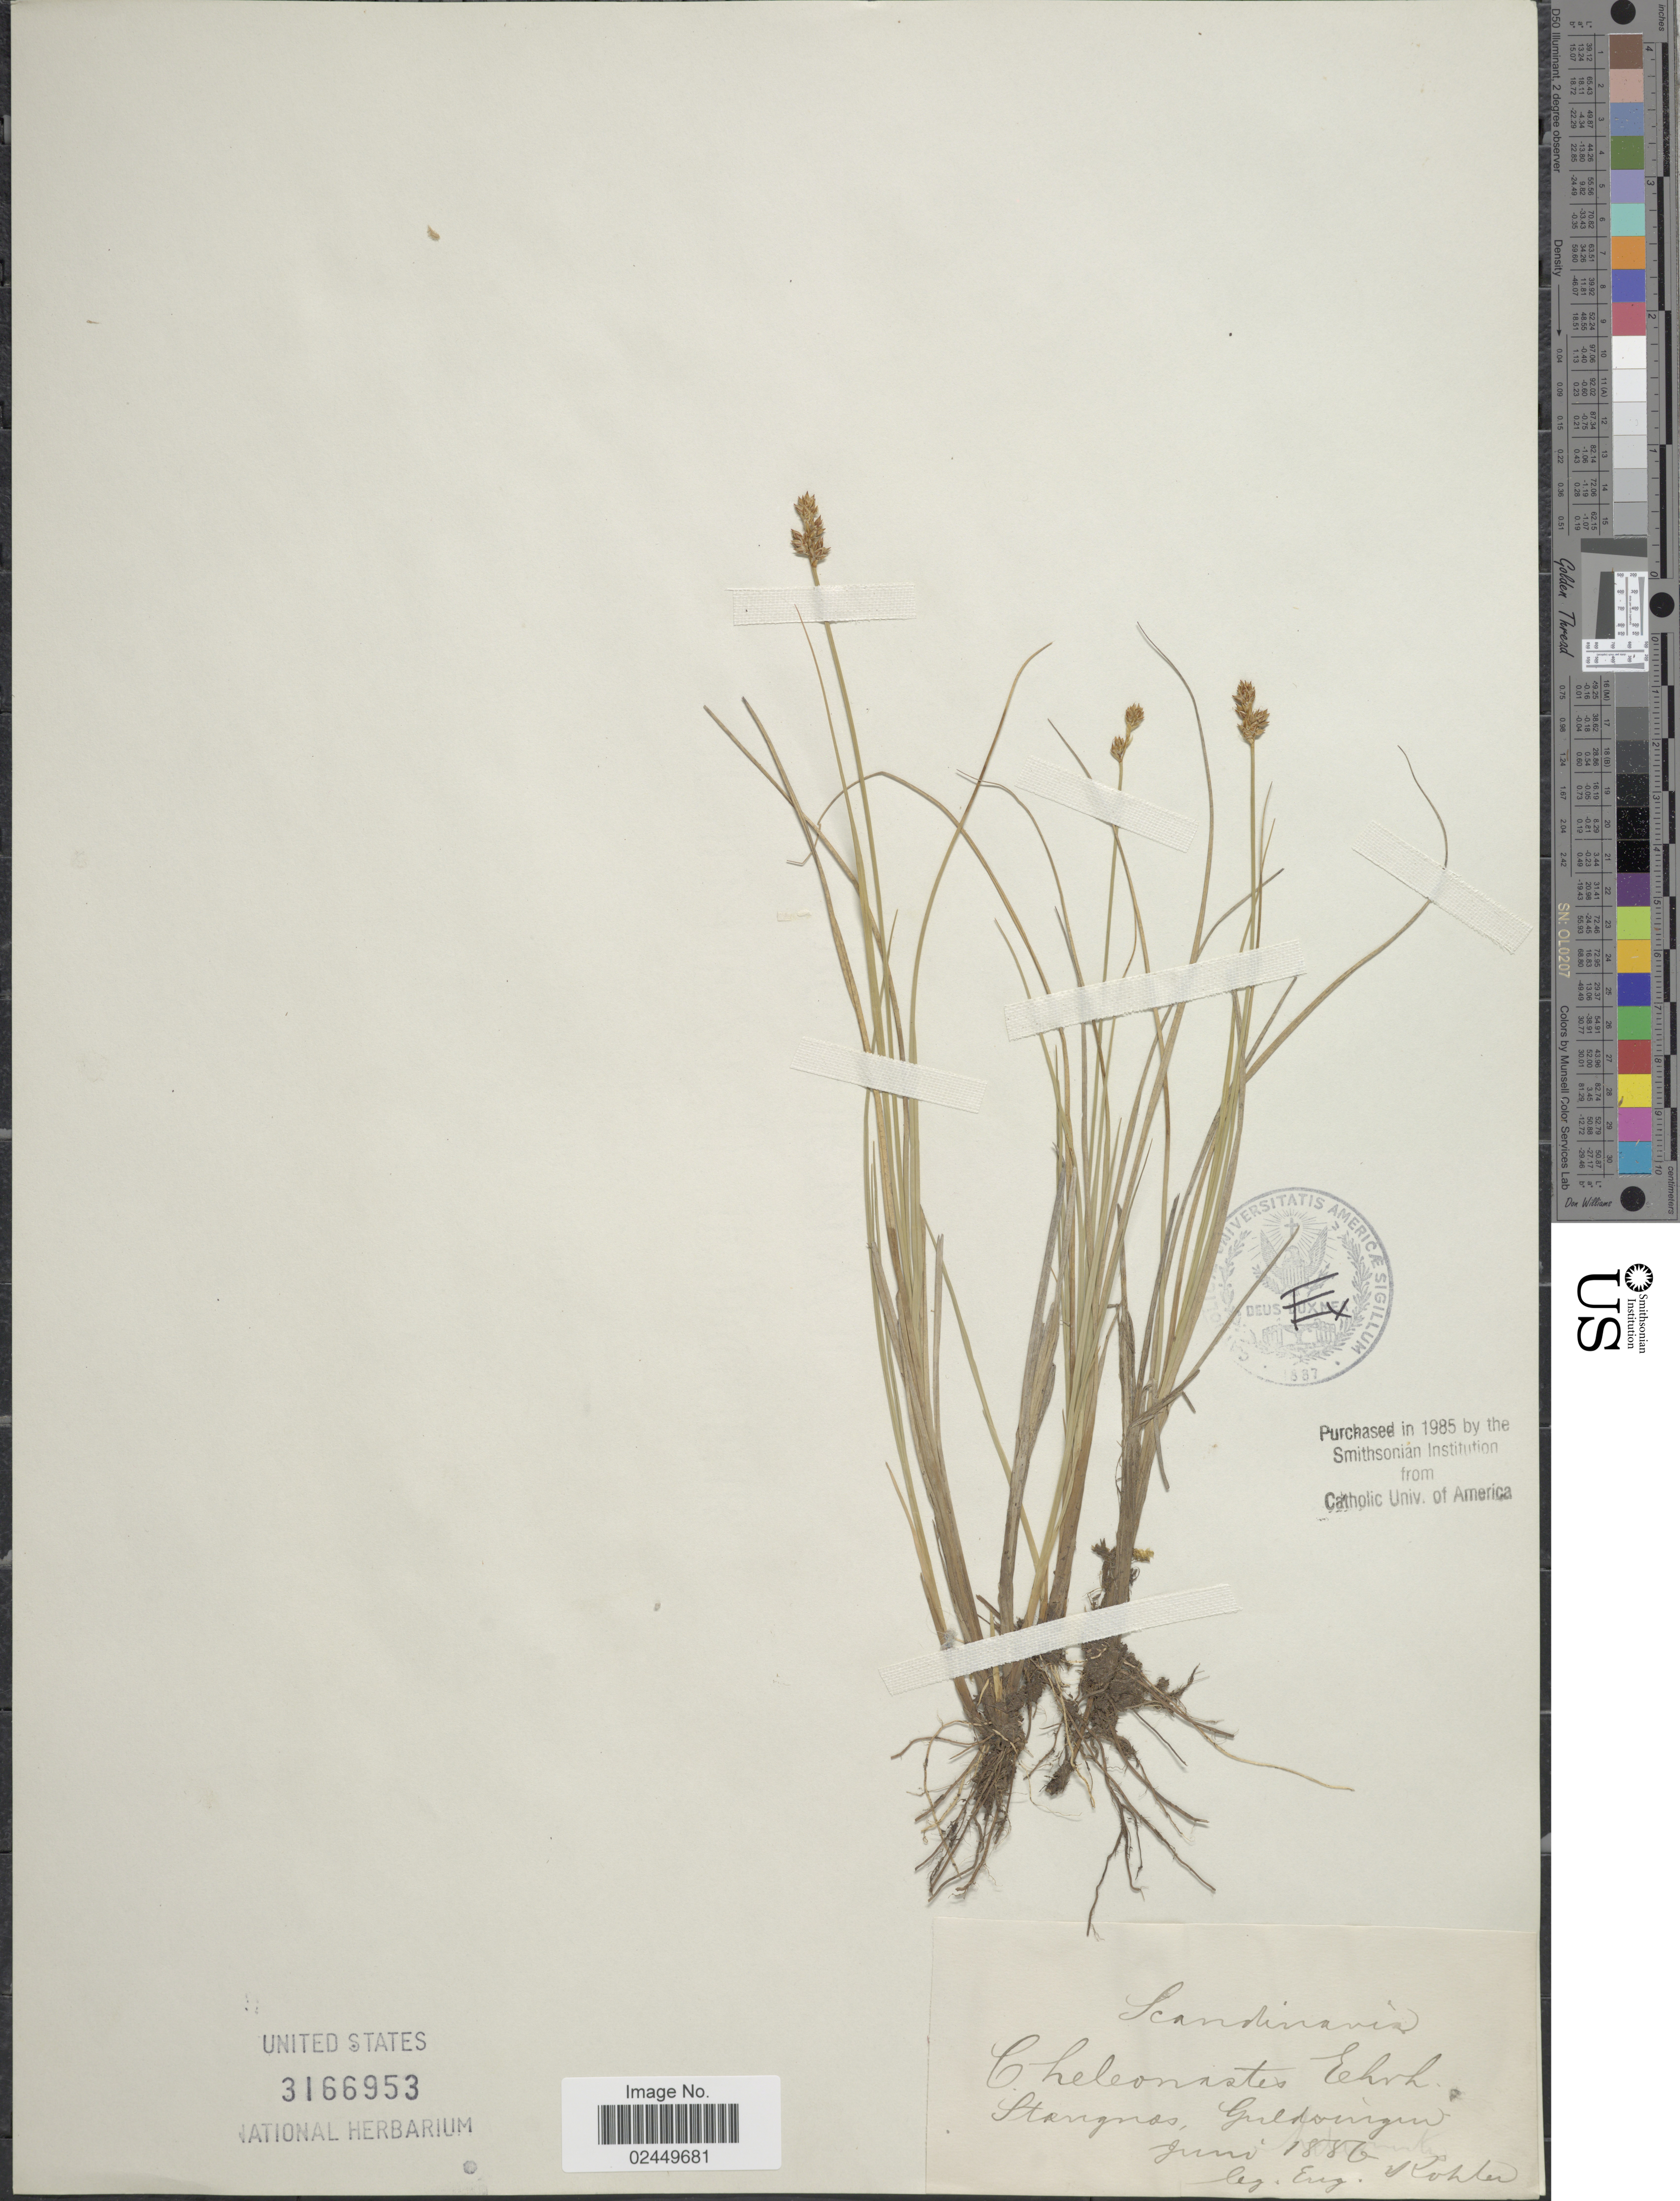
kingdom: Plantae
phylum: Tracheophyta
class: Liliopsida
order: Poales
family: Cyperaceae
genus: Carex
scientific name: Carex heleonastes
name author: Ehrh. ex L. f.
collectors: E. Kohler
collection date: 1886-06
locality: Stangnas, Guldringen [interpreted] Scandinavia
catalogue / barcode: US 3166953